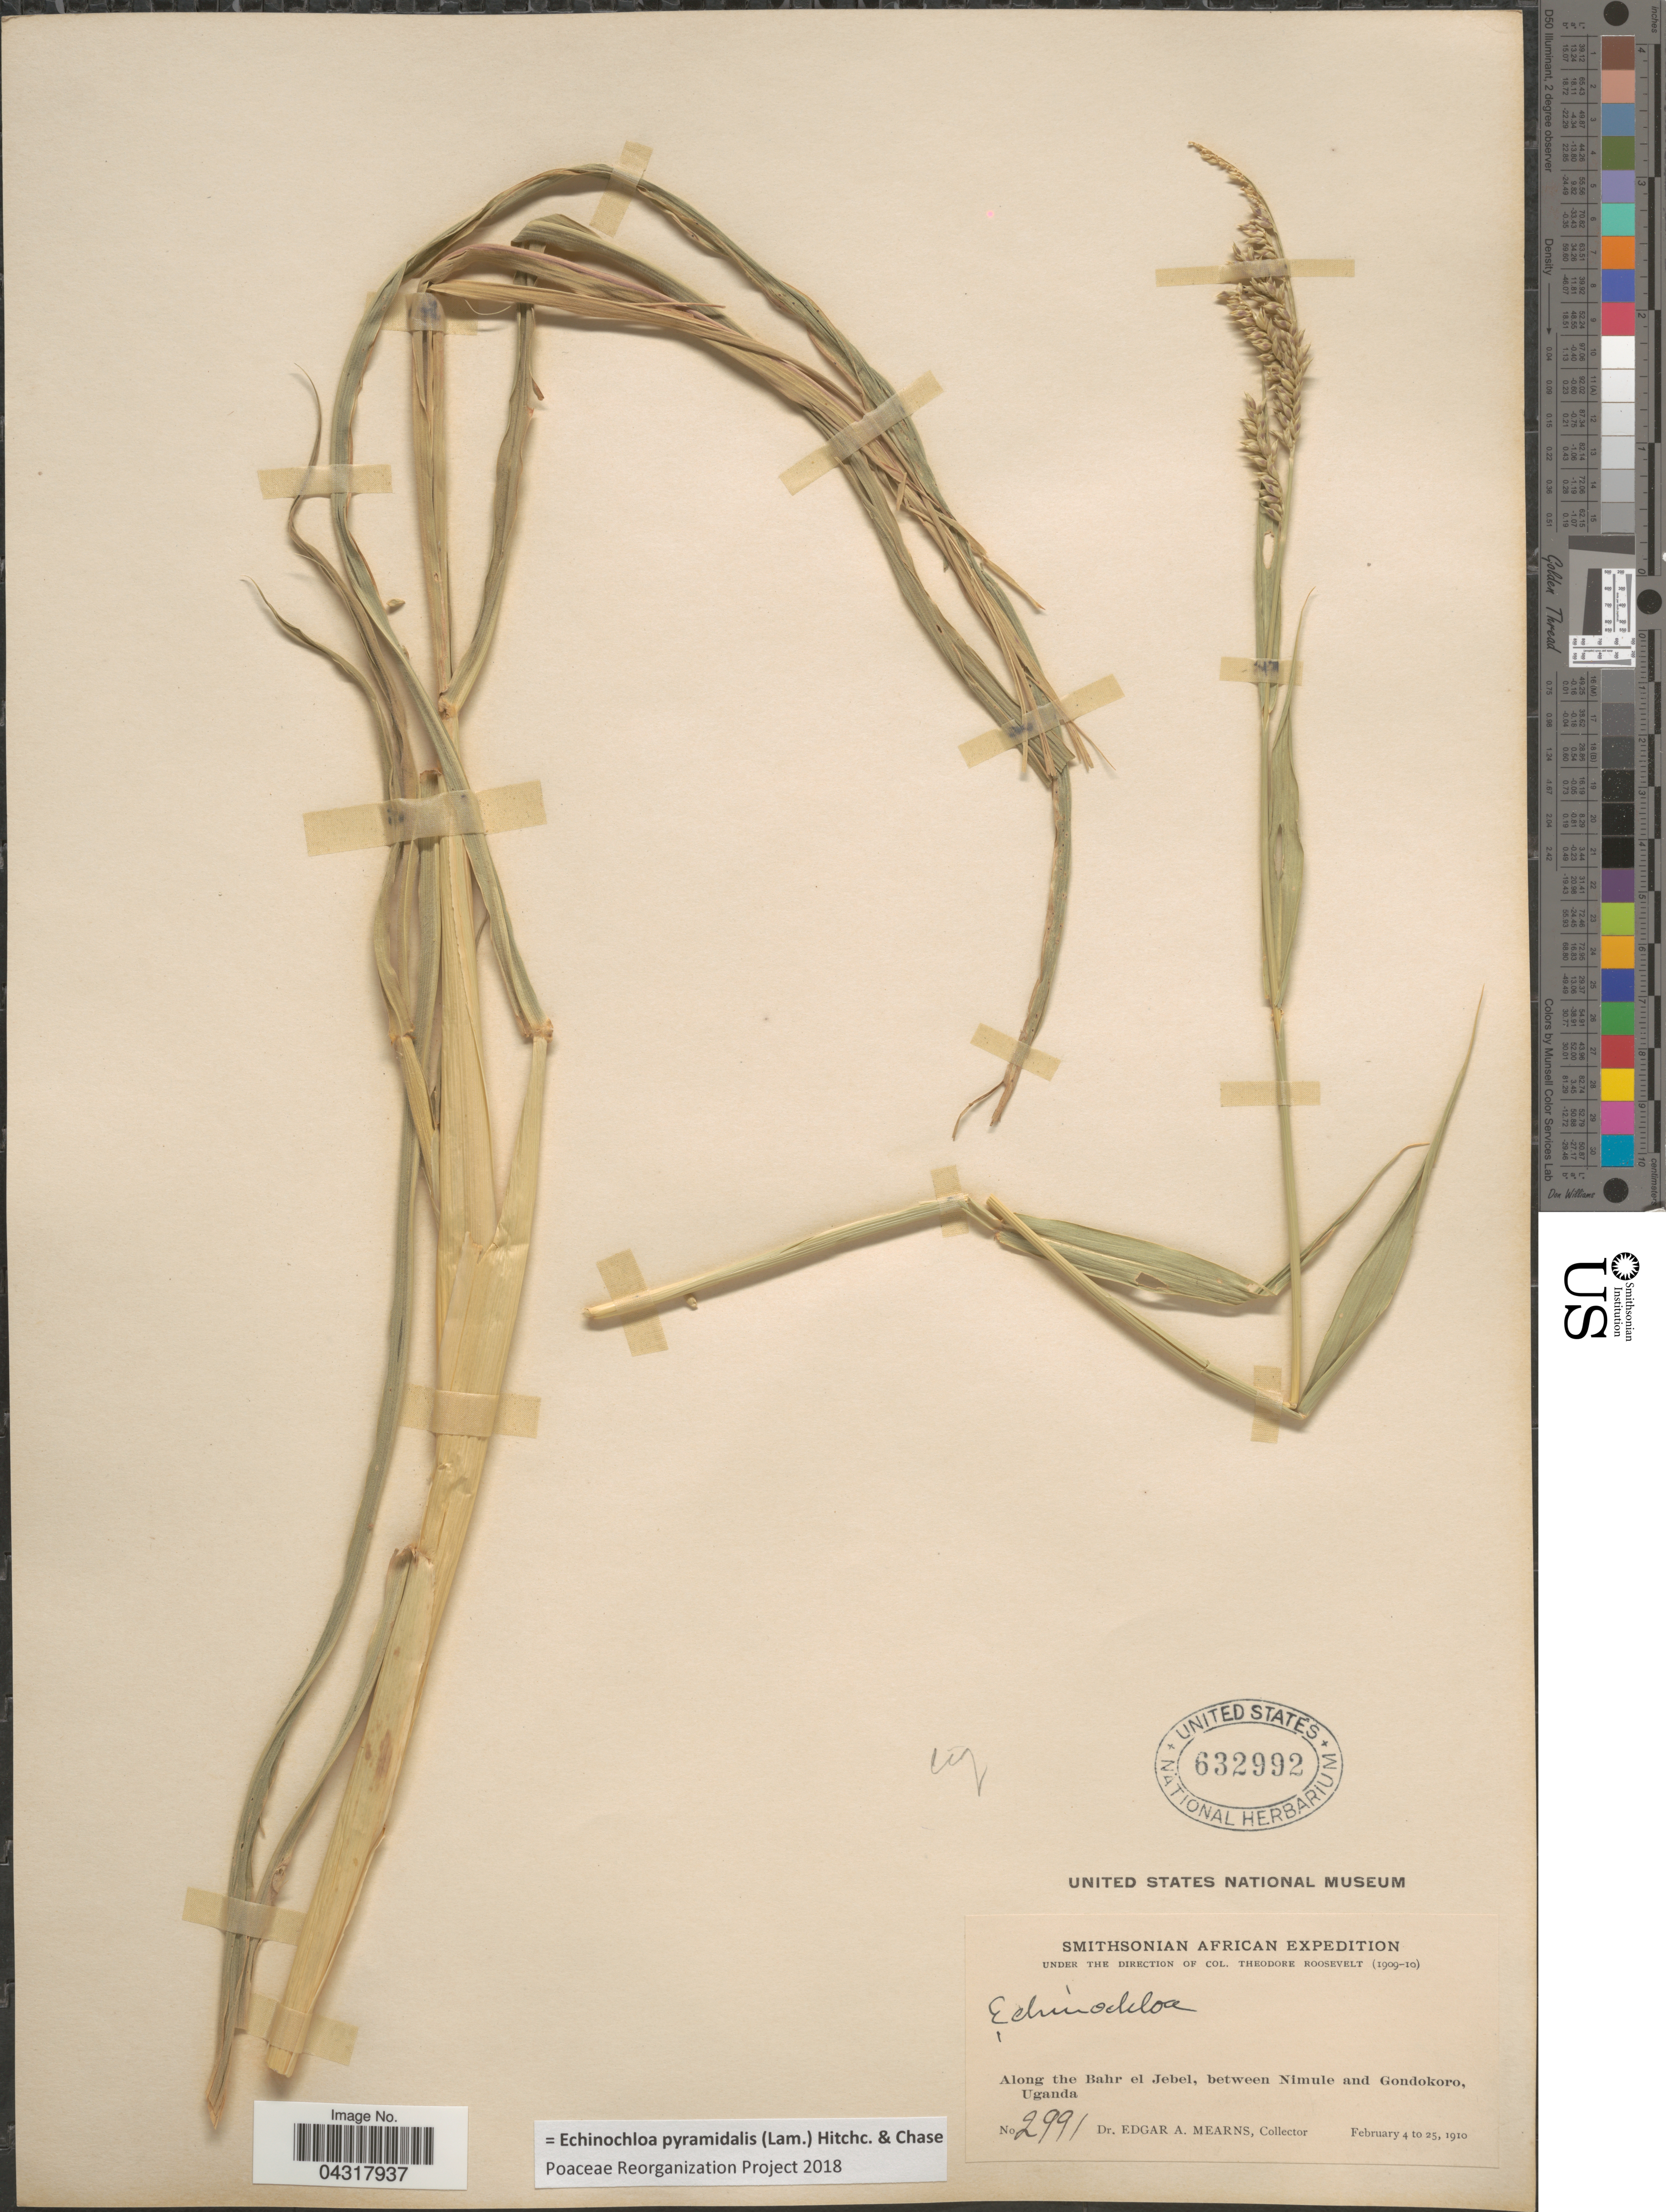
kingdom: Plantae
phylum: Tracheophyta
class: Liliopsida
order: Poales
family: Poaceae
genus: Echinochloa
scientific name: Echinochloa pyramidalis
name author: (Lam.) Hitchc. & Chase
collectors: E. A. Mearns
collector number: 2991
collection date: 1910-02-04/1910-02-25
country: Uganda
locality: Smithsonian African Expedition. Along the Bahr el Jebel, between Nimule and Gondokoro.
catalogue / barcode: US 632992